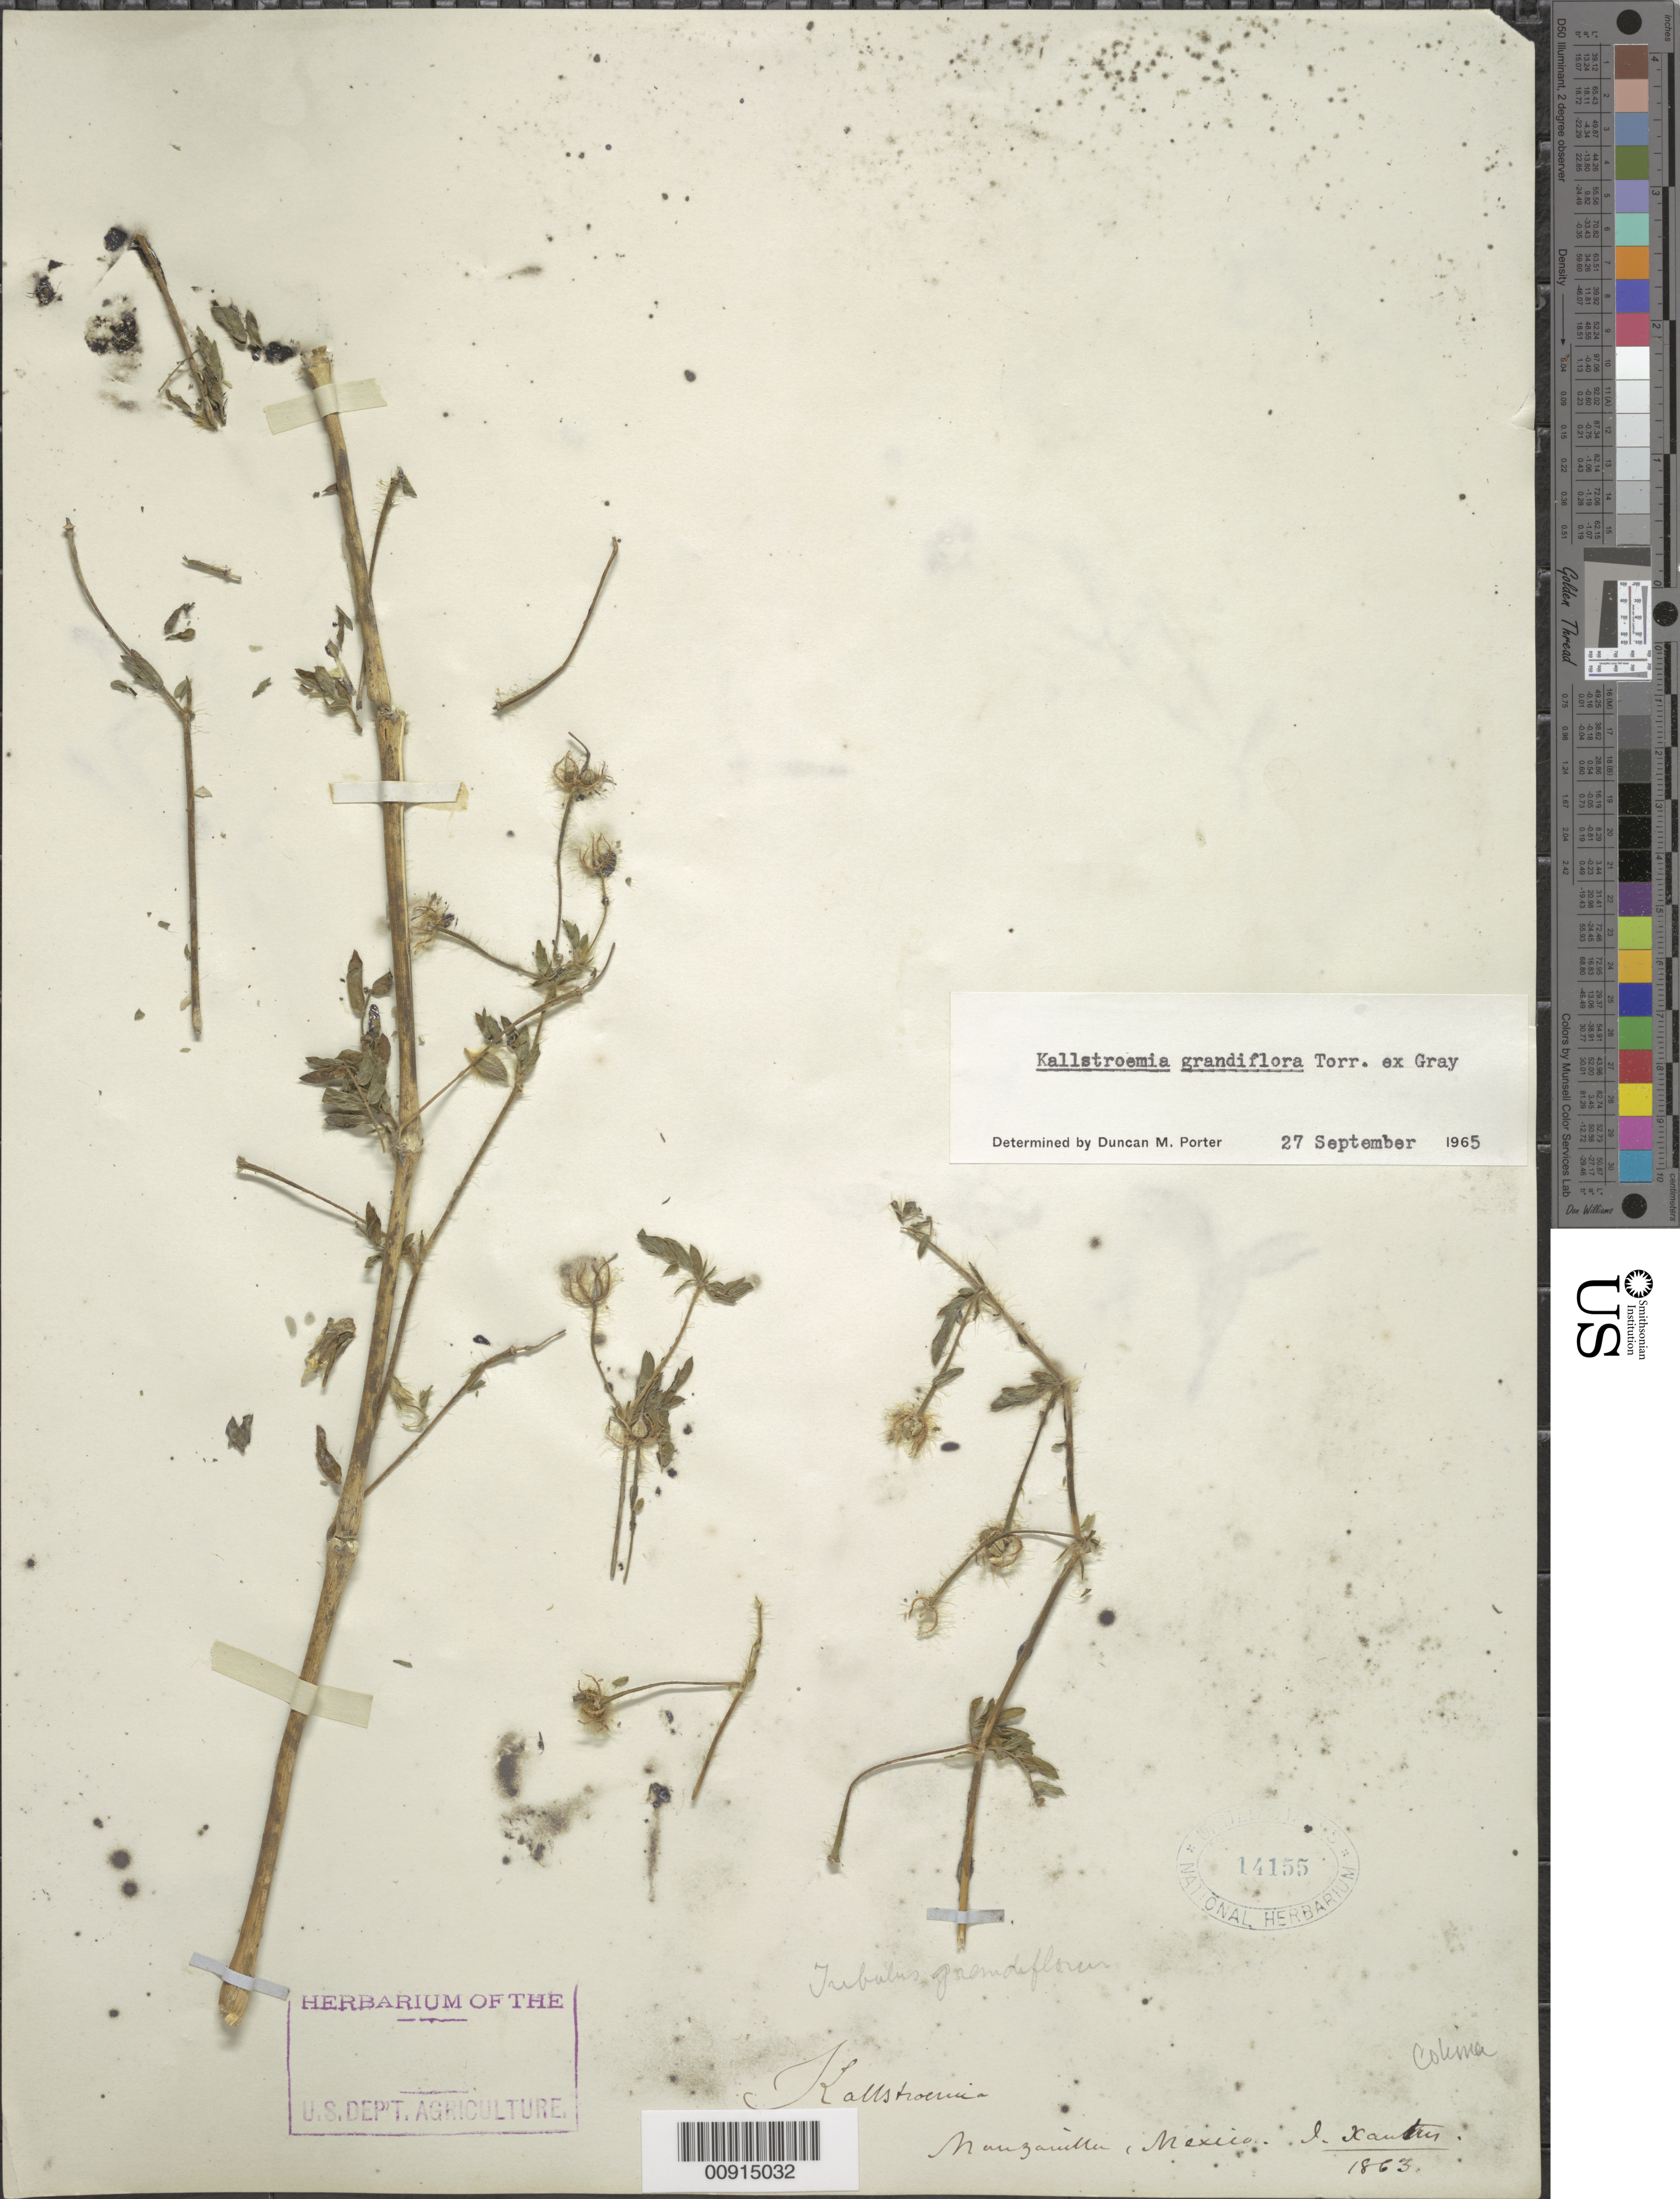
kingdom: Plantae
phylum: Tracheophyta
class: Magnoliopsida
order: Zygophyllales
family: Zygophyllaceae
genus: Kallstroemia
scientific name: Kallstroemia grandiflora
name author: Torr. ex A. Gray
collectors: J. Xantus de Vesey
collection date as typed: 1863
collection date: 1863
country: Mexico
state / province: Colima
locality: Manzanillo.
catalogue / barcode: US 14155